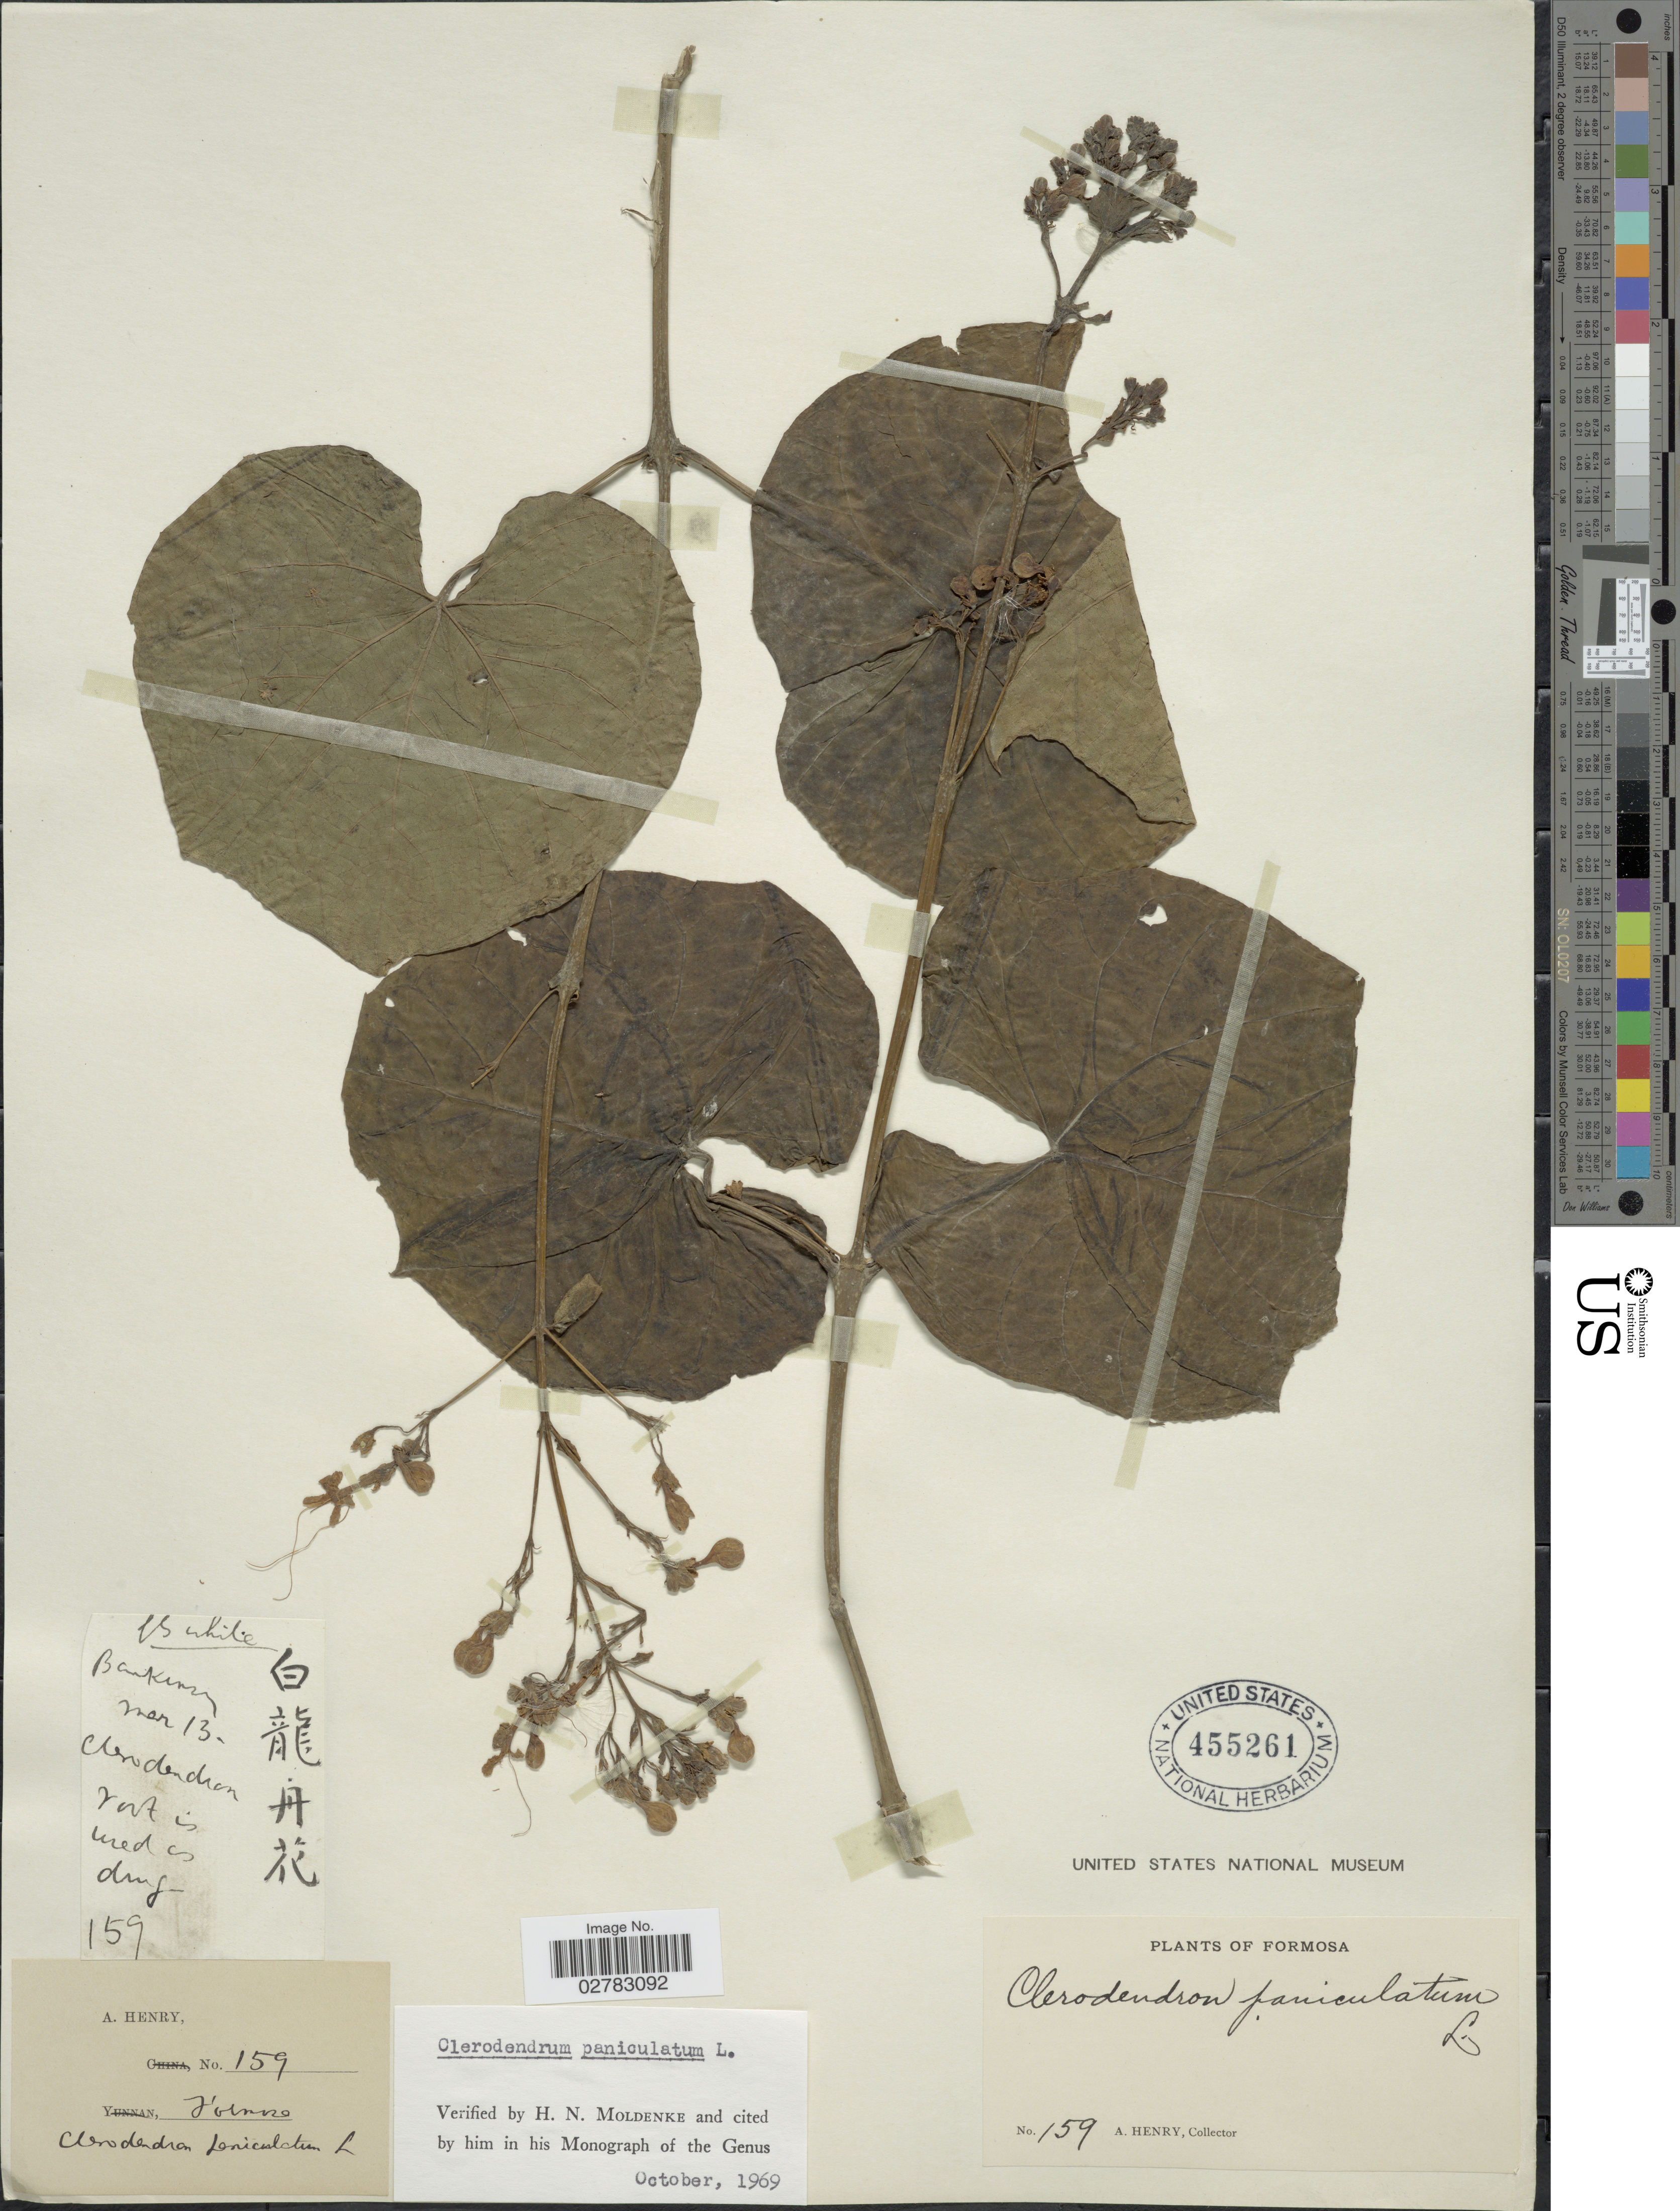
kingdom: Plantae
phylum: Tracheophyta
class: Magnoliopsida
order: Lamiales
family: Lamiaceae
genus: Clerodendrum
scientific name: Clerodendrum paniculatum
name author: L.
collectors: A. Henry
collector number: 159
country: Taiwan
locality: Formosa.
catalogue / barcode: US 455261